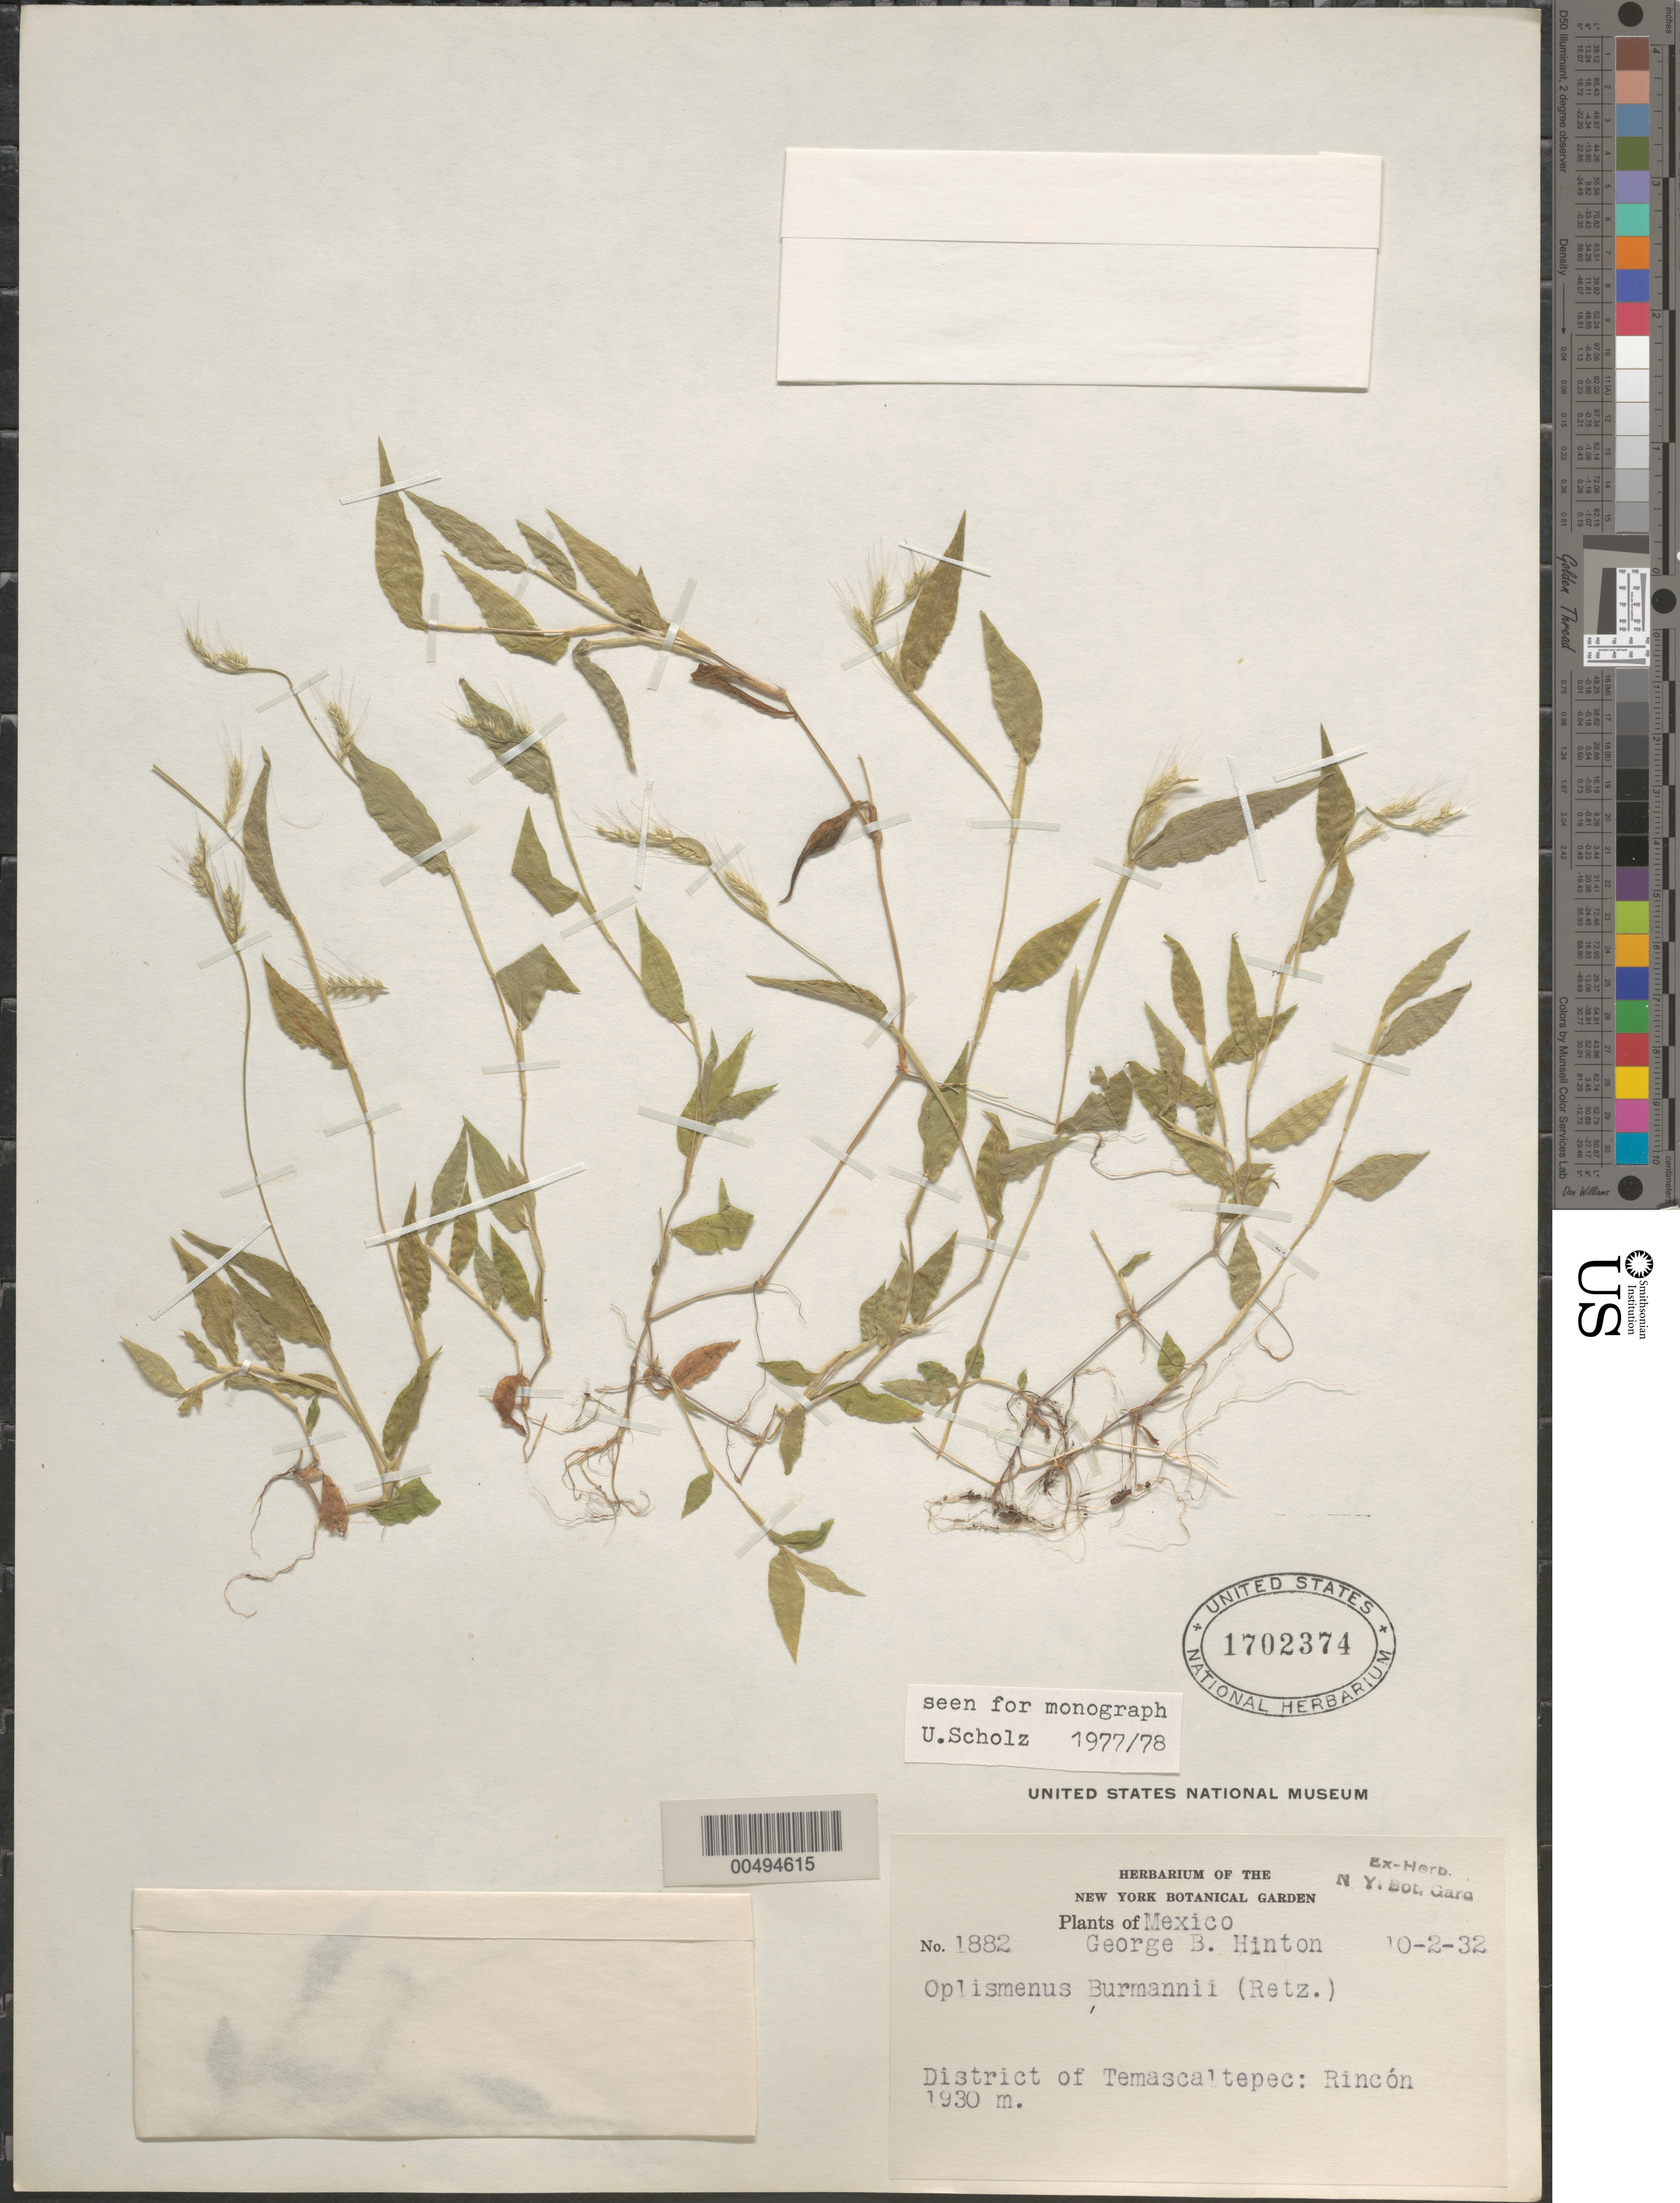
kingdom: Plantae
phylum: Tracheophyta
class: Liliopsida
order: Poales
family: Poaceae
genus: Oplismenus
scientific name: Oplismenus burmannii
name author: (Retz.) P. Beauv.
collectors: G. B. Hinton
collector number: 1882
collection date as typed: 10 Feb 1932 to 2 Oct 1932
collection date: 1932-02-10/1932-10-02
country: Mexico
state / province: México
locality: Dist of Temascaltepec: Rincón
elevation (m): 1930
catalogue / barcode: US 1702374